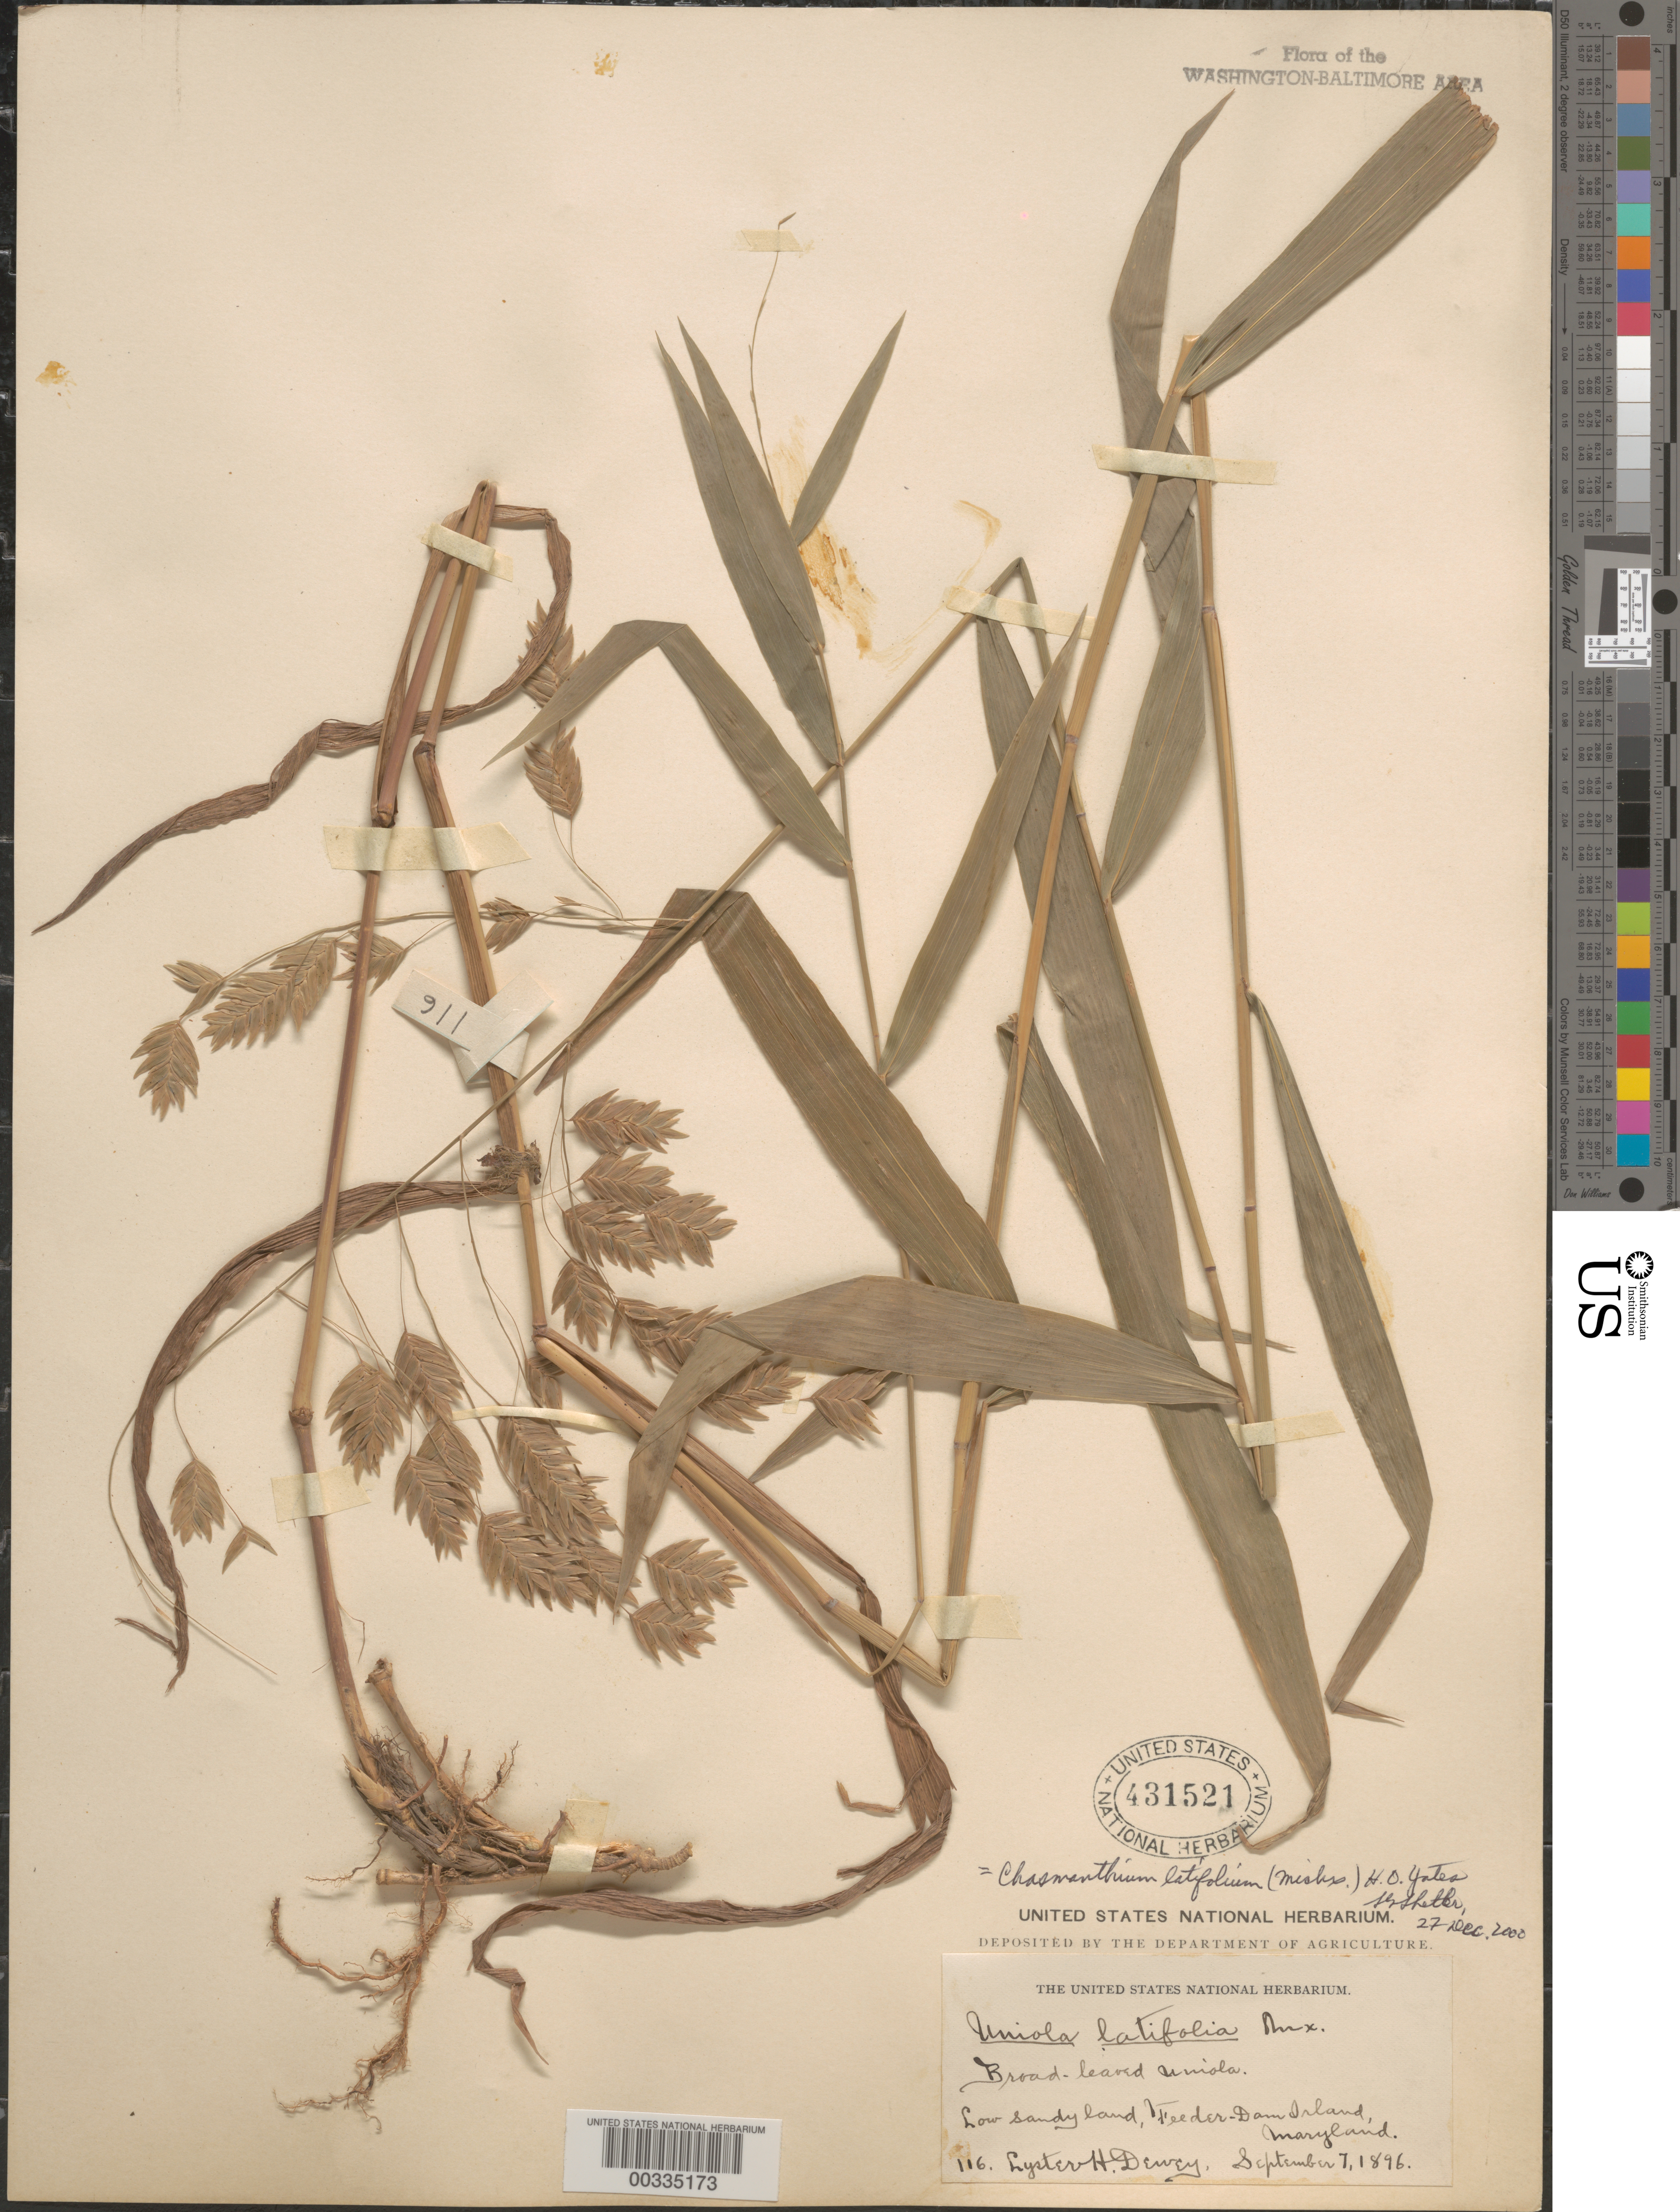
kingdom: Plantae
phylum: Tracheophyta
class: Liliopsida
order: Poales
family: Poaceae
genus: Chasmanthium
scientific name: Chasmanthium latifolium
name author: (Michx.) H.O. Yates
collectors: L. H. Dewey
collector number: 116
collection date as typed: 07 Sep 1896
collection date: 1896-09-07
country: United States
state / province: Maryland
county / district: Montgomery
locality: Feeder Dam I. C. & O. Canal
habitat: Low sandy land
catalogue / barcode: US 431521